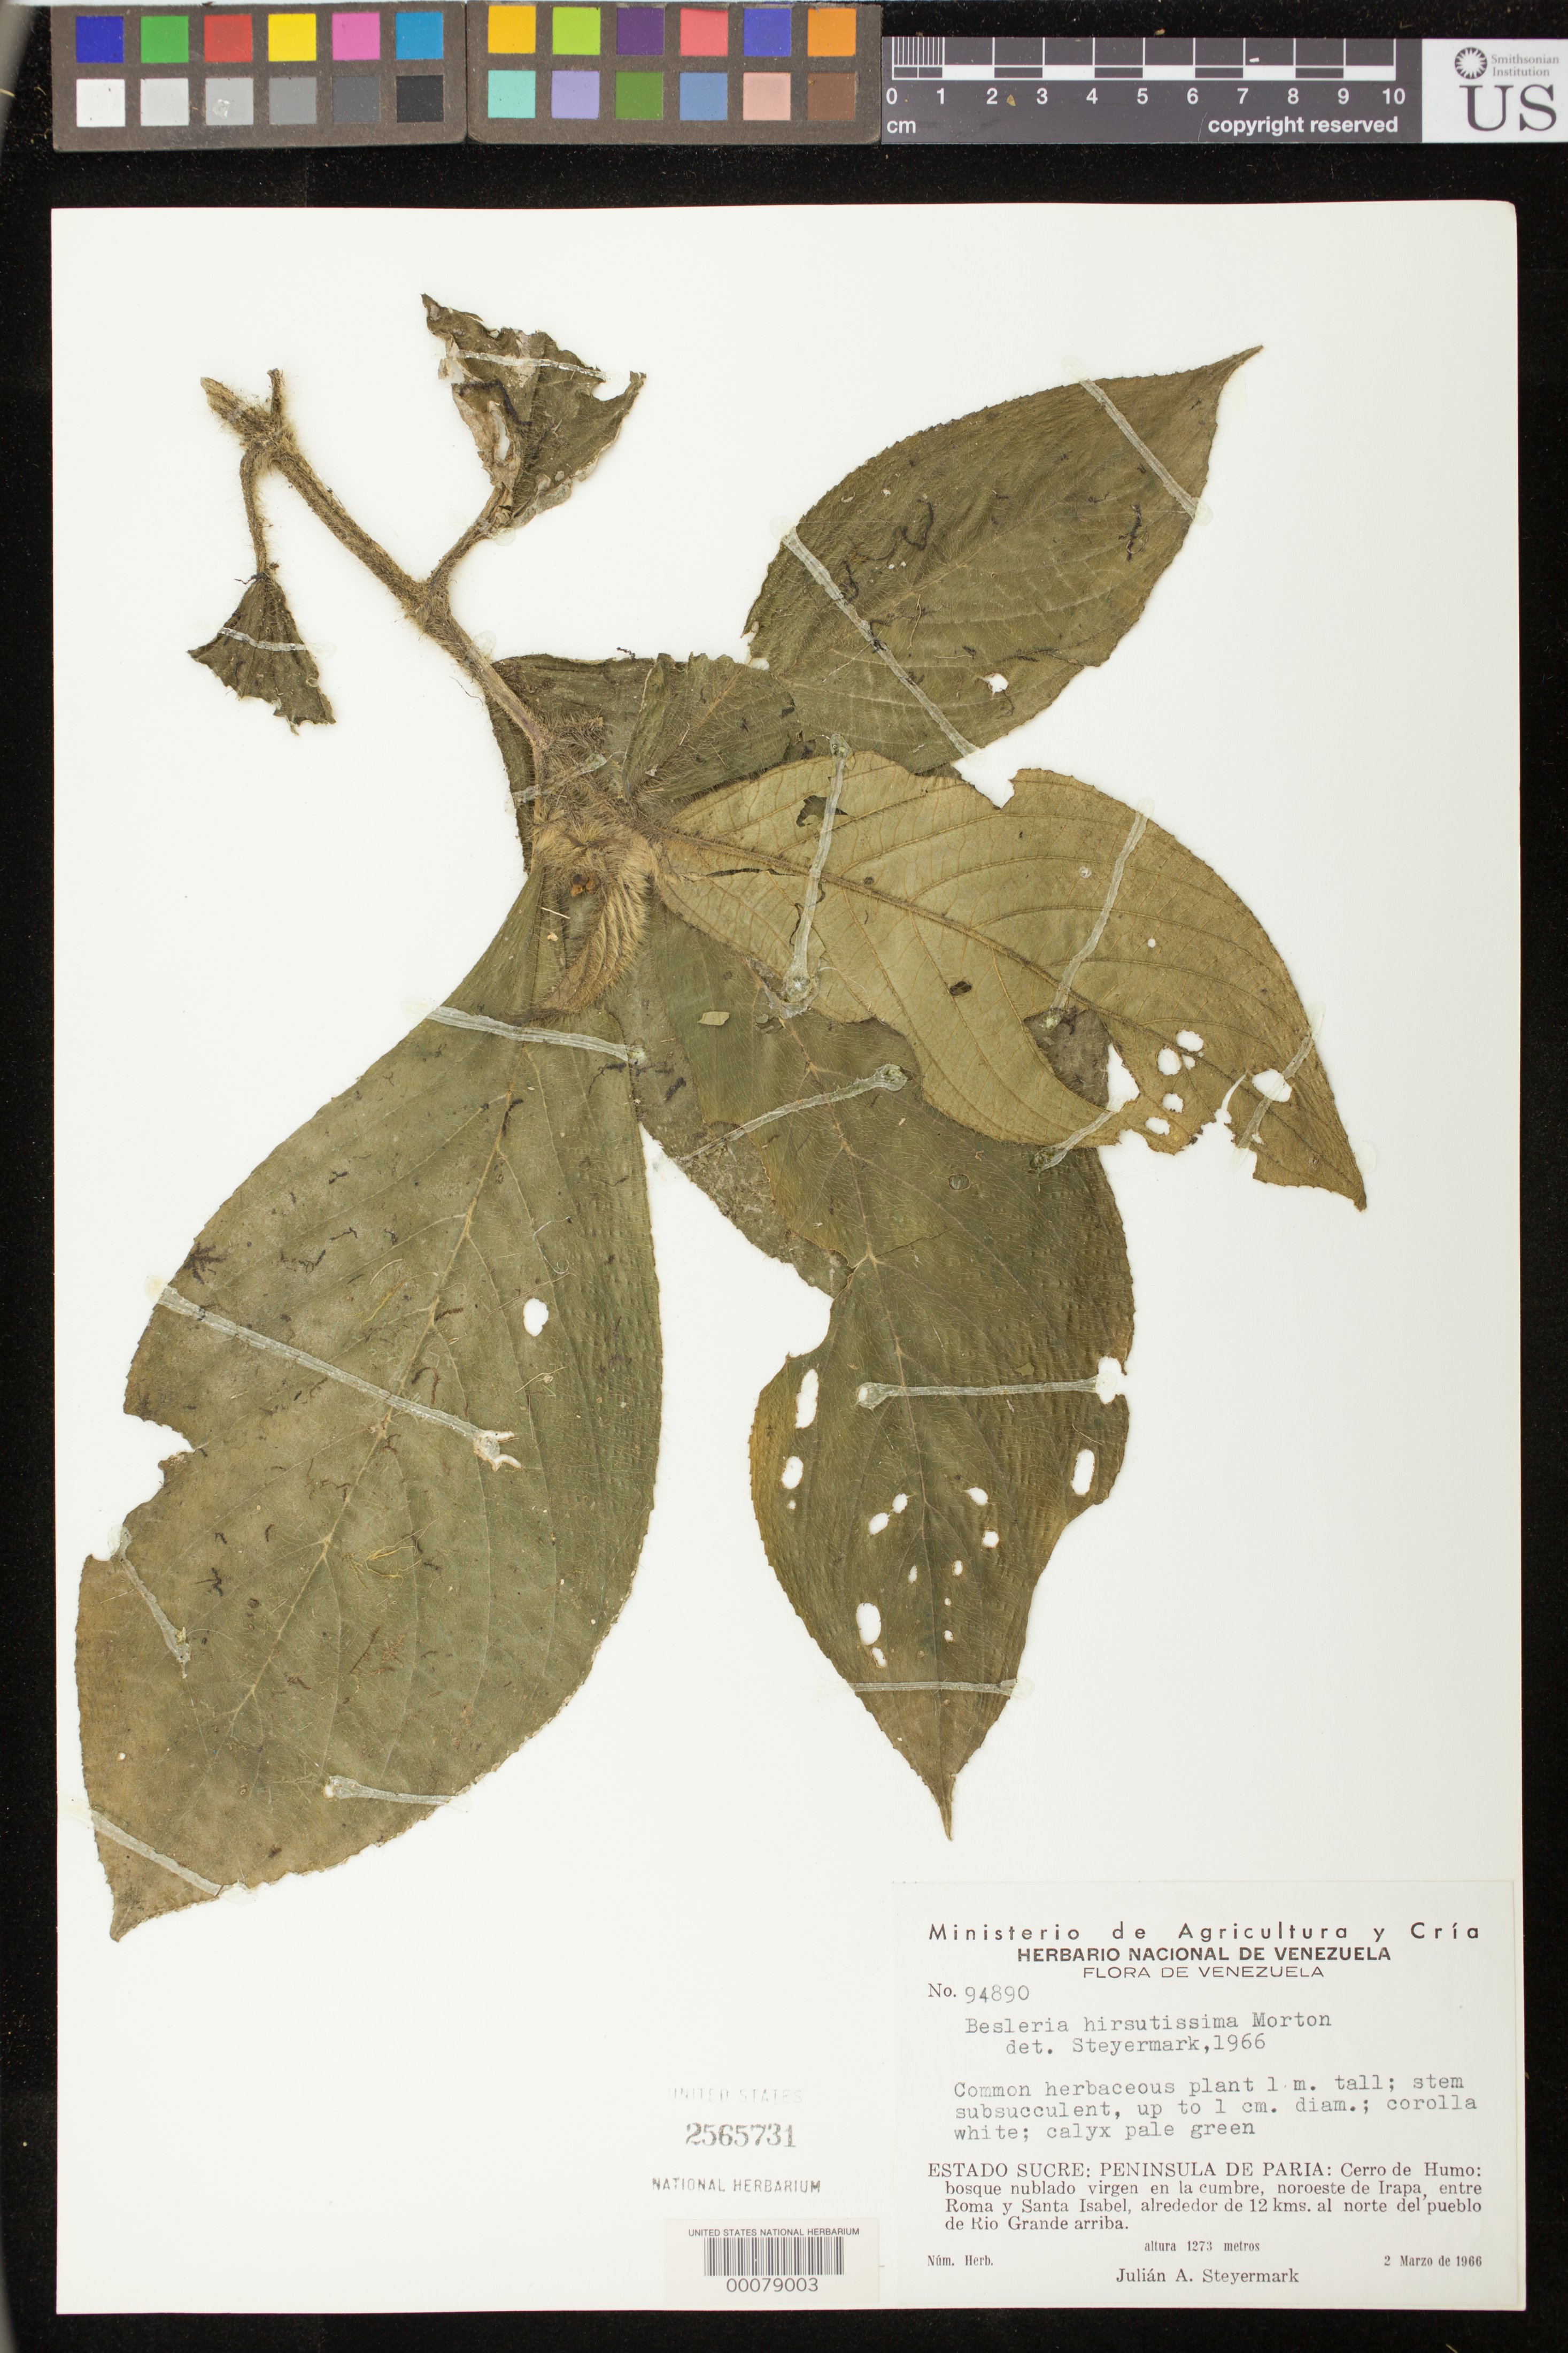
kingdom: Plantae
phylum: Tracheophyta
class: Magnoliopsida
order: Lamiales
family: Gesneriaceae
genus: Besleria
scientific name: Besleria hirsutissima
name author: (Benth.) Fritsch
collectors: J. Steyermark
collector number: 94890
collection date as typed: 02 Mar 1966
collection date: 1966-03-02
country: Venezuela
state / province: Sucre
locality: Peninsula de Paria, Cerro de Humo, NW of Irapa, between Roma and Santa Isabel, about 12 km N of pueblode Rio Grande Arriba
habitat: Virgin cloud forest on the summit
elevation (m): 1273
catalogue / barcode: US 2565731